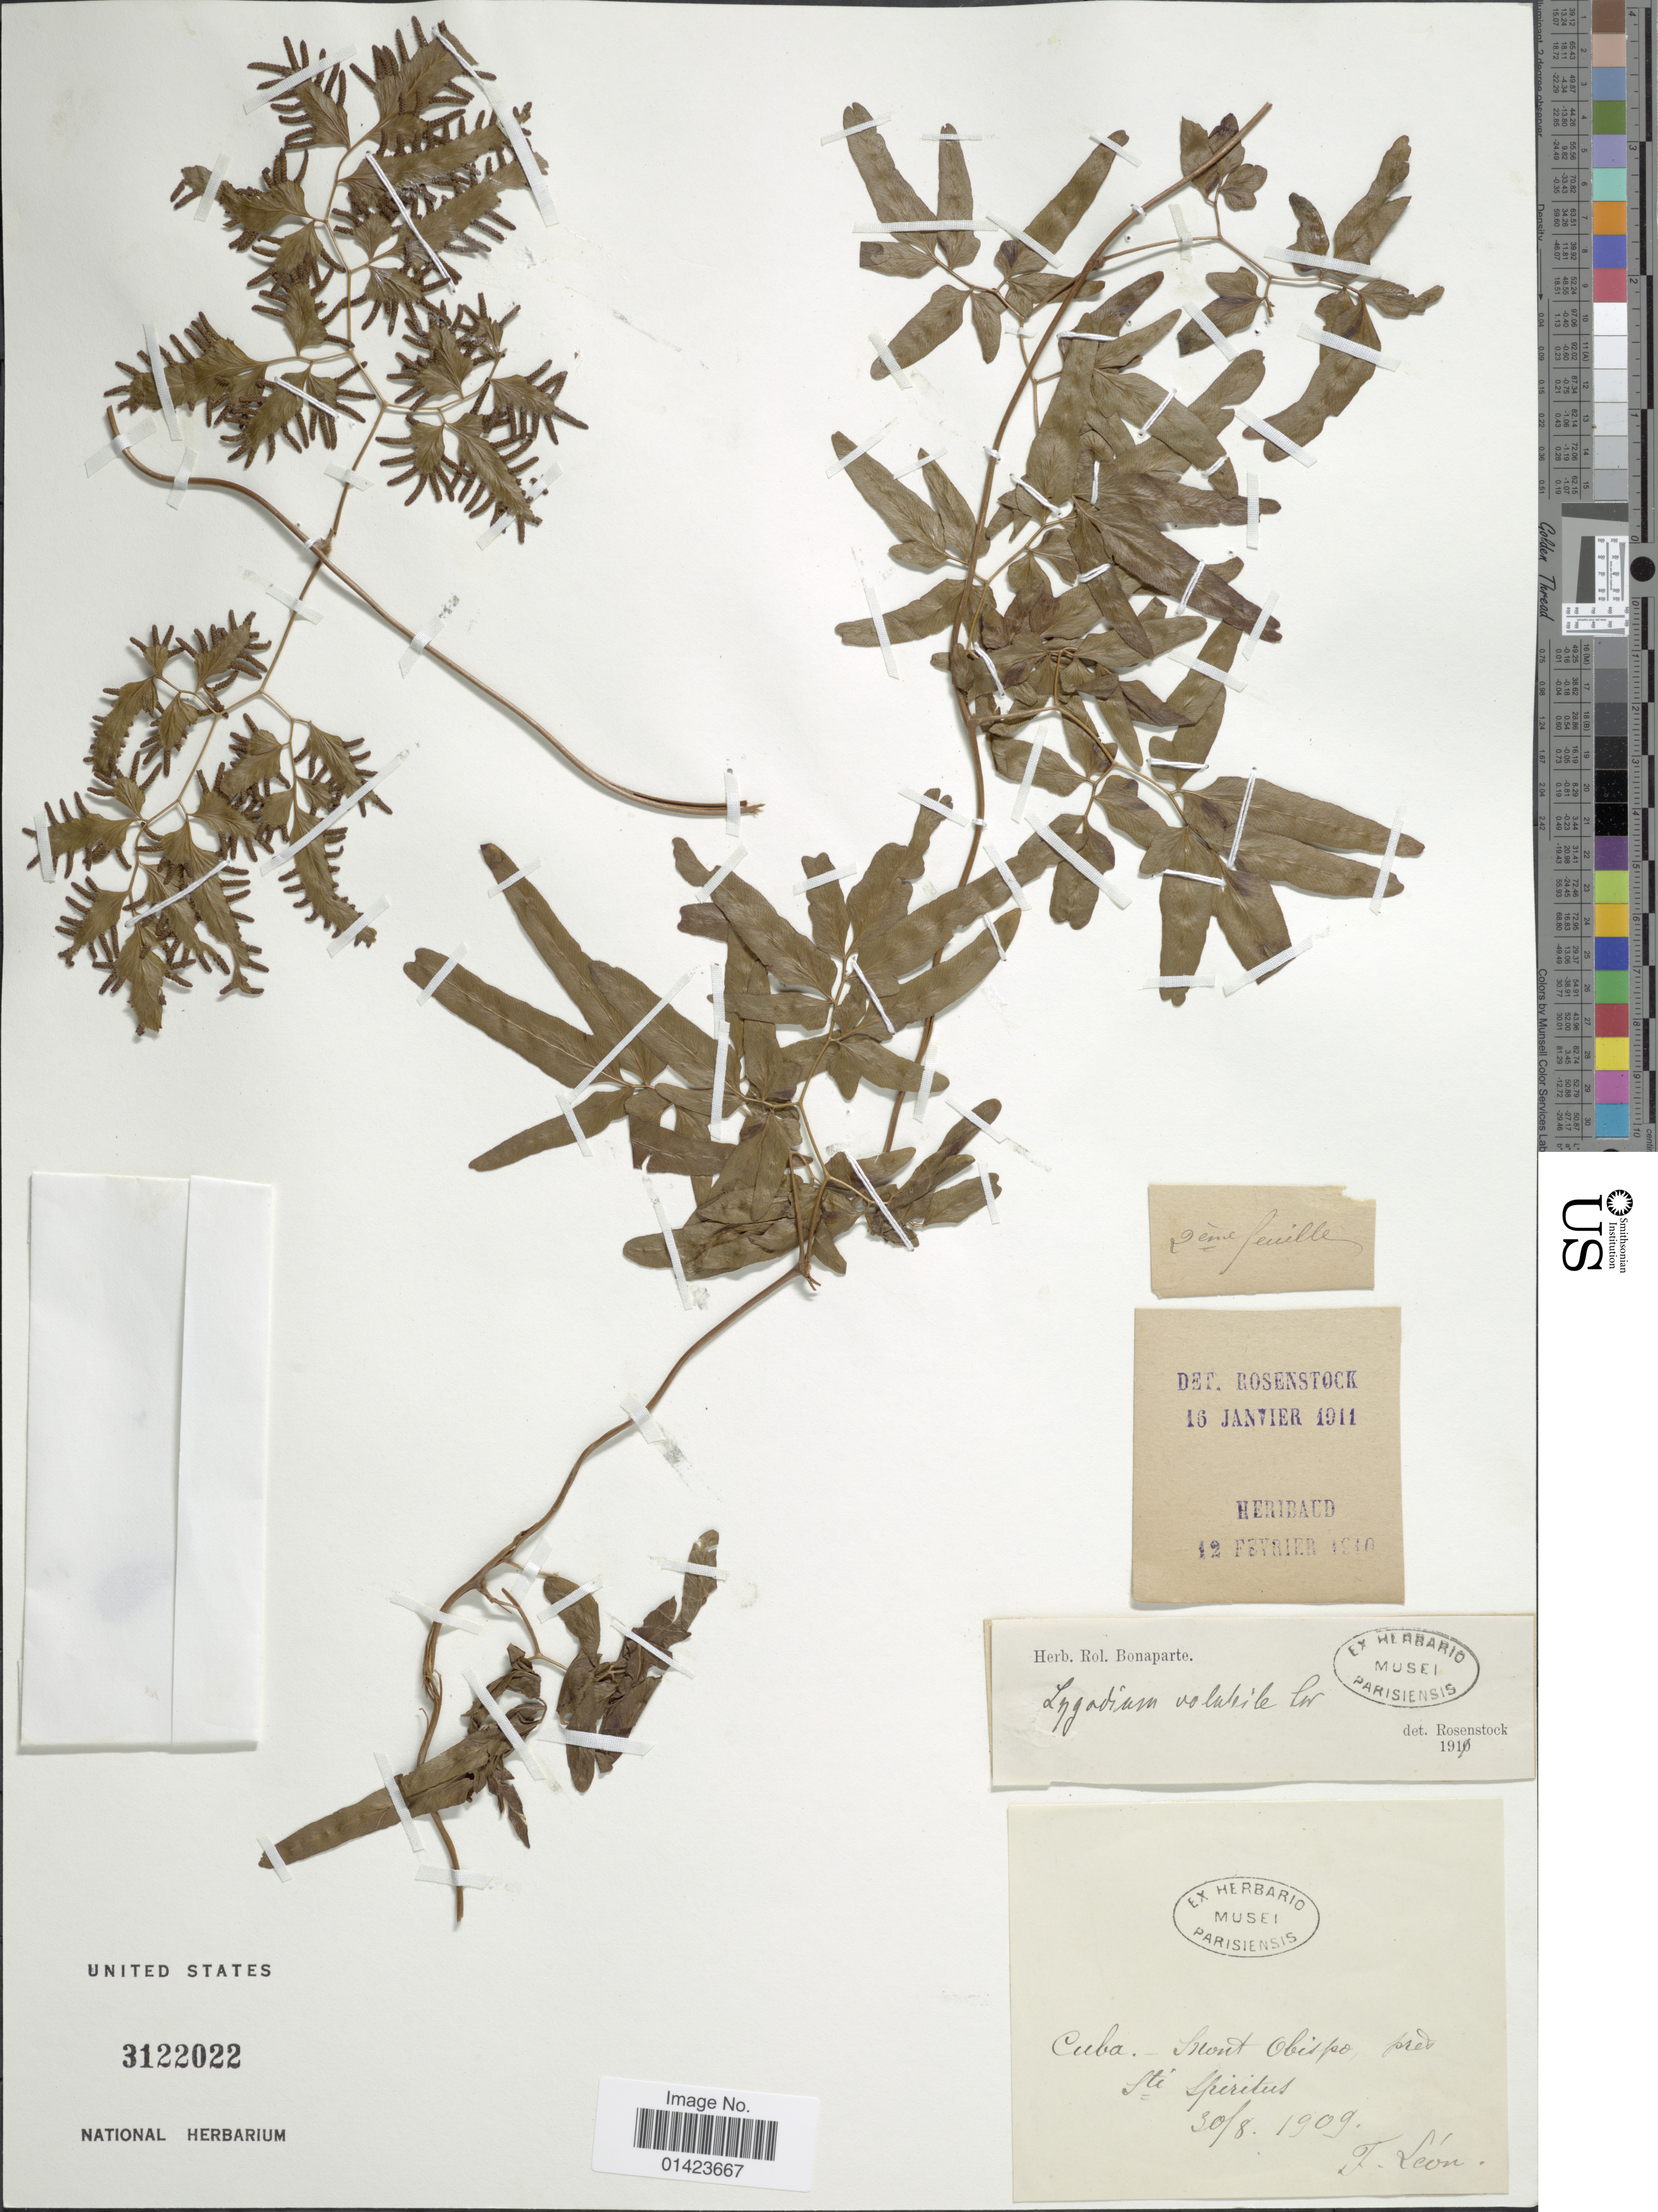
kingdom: Plantae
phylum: Tracheophyta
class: Polypodiopsida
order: Schizaeales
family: Lygodiaceae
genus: Lygodium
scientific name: Lygodium volubile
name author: Sw.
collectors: F. Leon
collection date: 1909-08-30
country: Cuba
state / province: Sancti Spíritus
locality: Cuba. - Mont Obispo, pres Ste Spiritus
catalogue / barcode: US 3122022